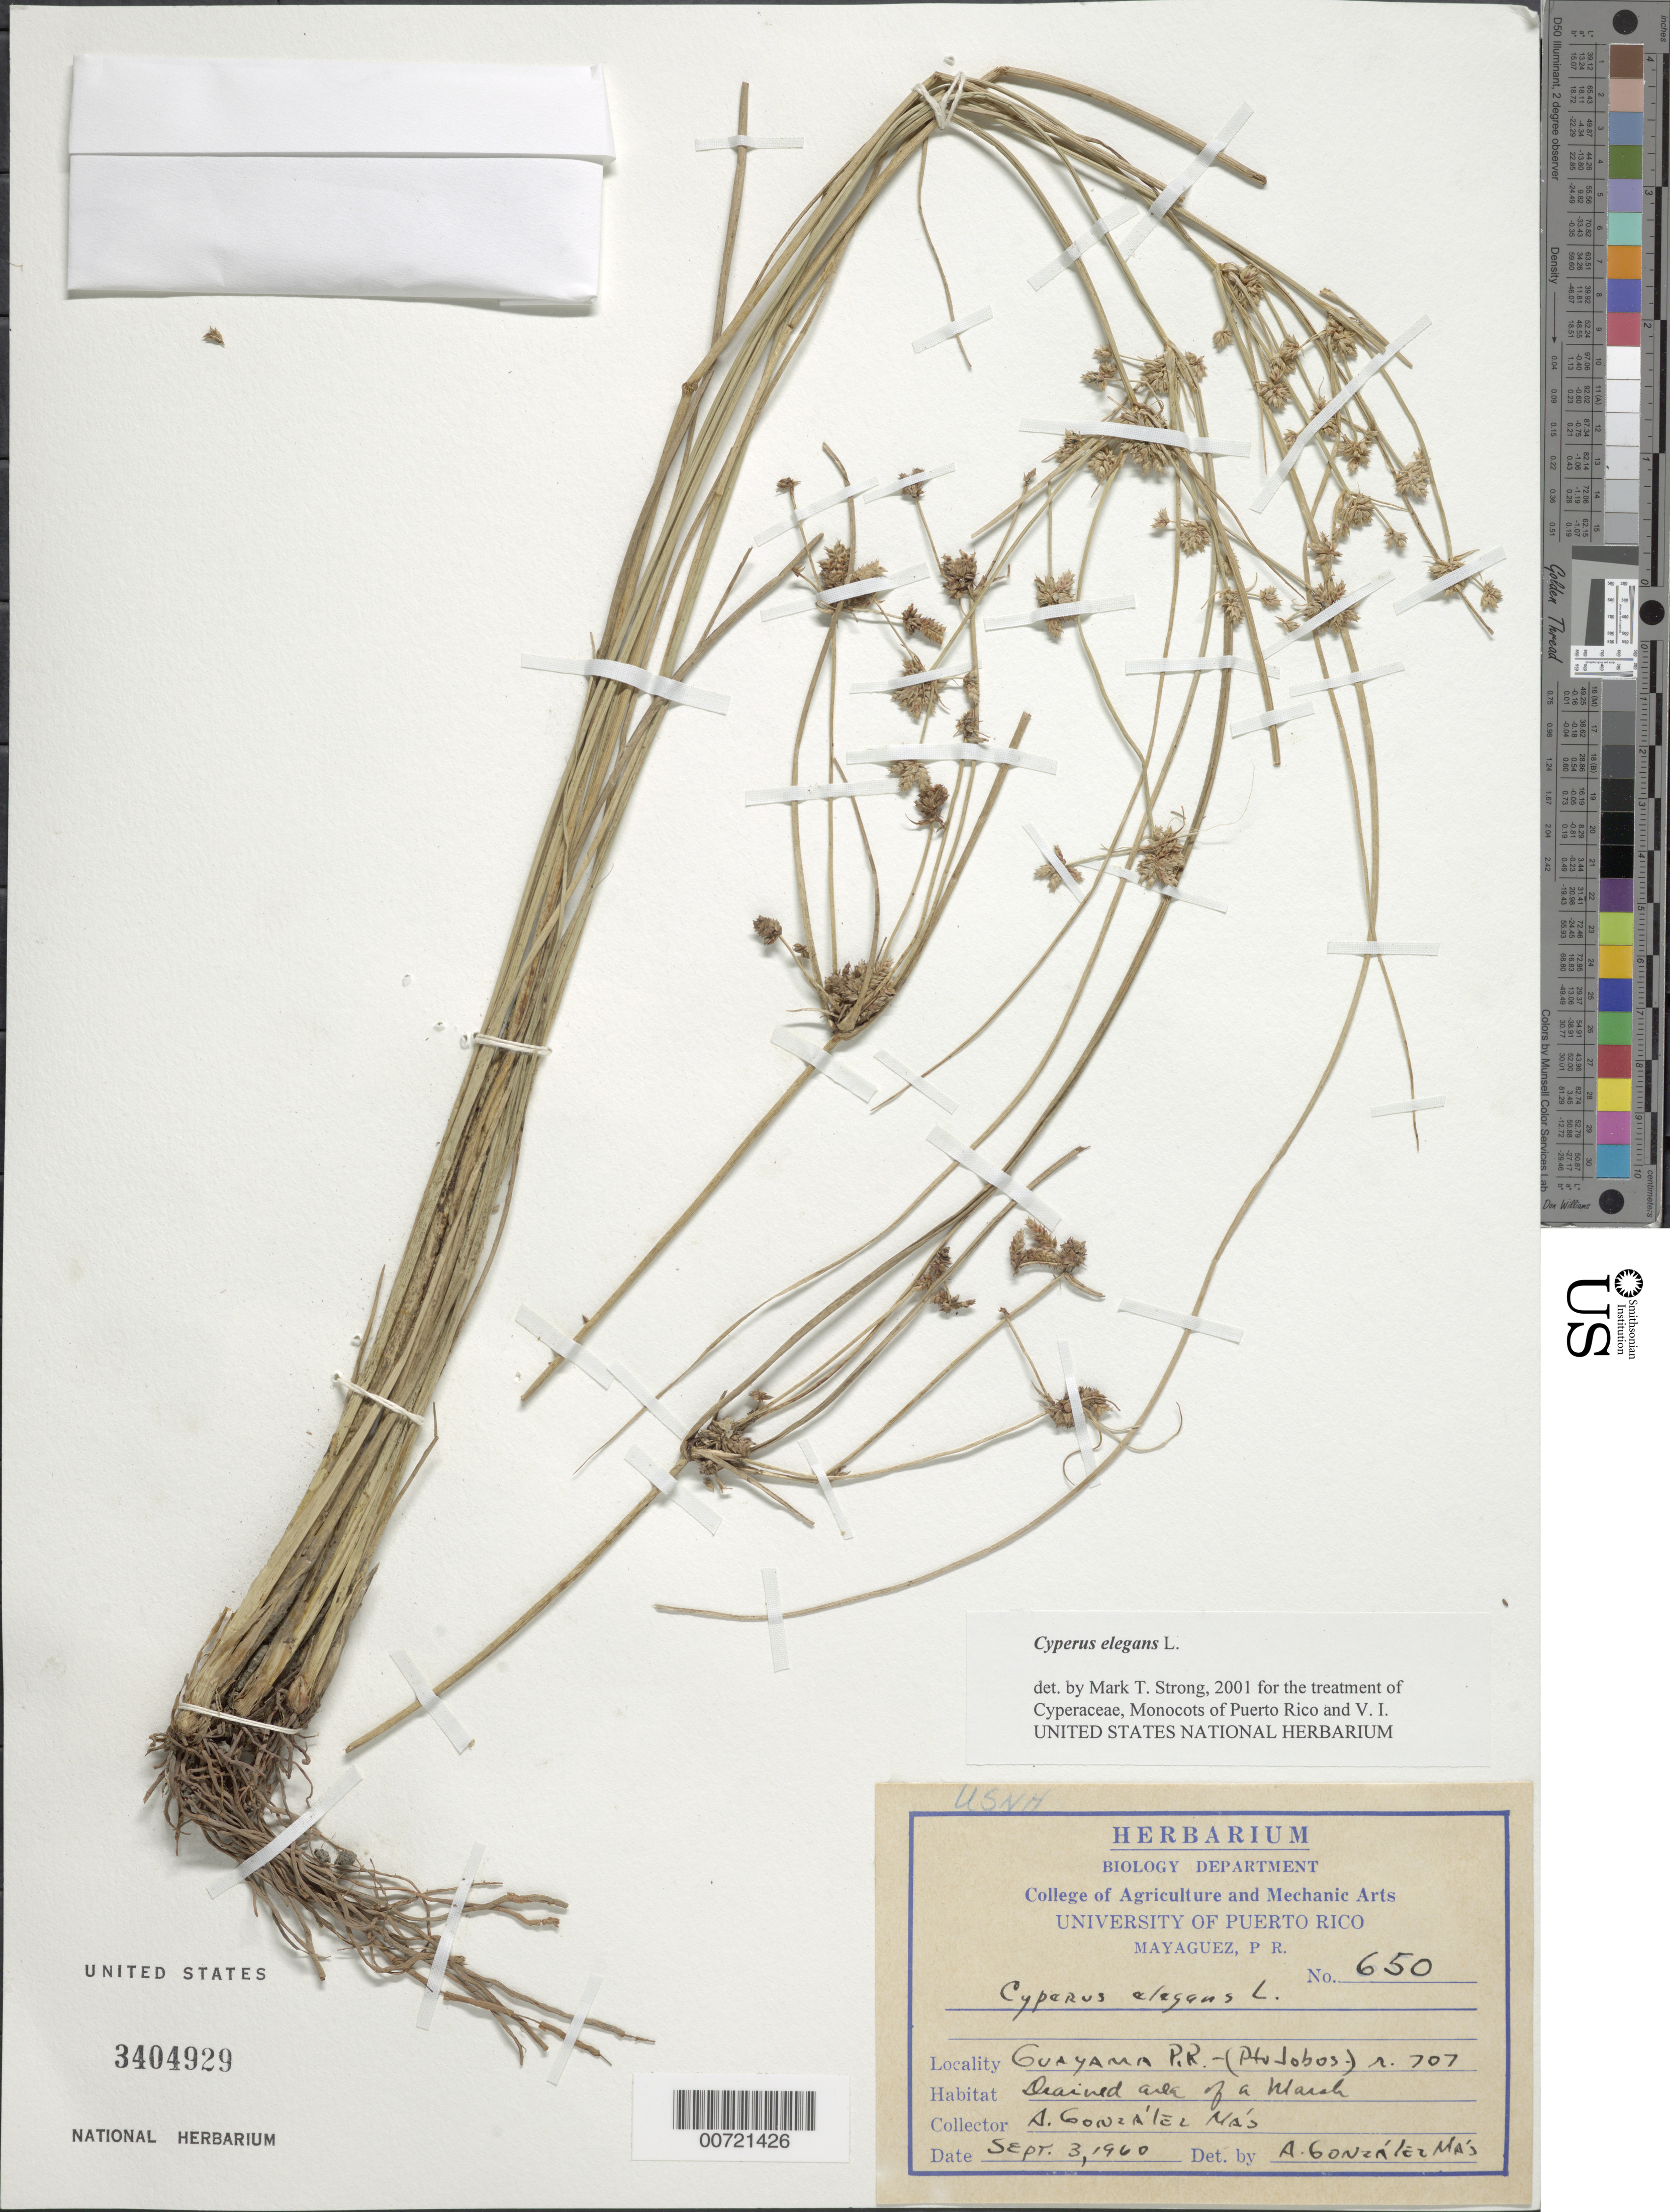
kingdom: Plantae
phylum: Tracheophyta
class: Liliopsida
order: Poales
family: Cyperaceae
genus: Cyperus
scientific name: Cyperus elegans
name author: L.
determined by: Strong, M. T., (US), Smithsonian Institution - National Museum of Natural History (UNITED STATES)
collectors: A. González Más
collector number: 650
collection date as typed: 03 Sep 1960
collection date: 1960-09-03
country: Puerto Rico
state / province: Guayama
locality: Guayama: Puerto Jobos, Rt. 707.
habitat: Drained area of marsh.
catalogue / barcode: US 3404929